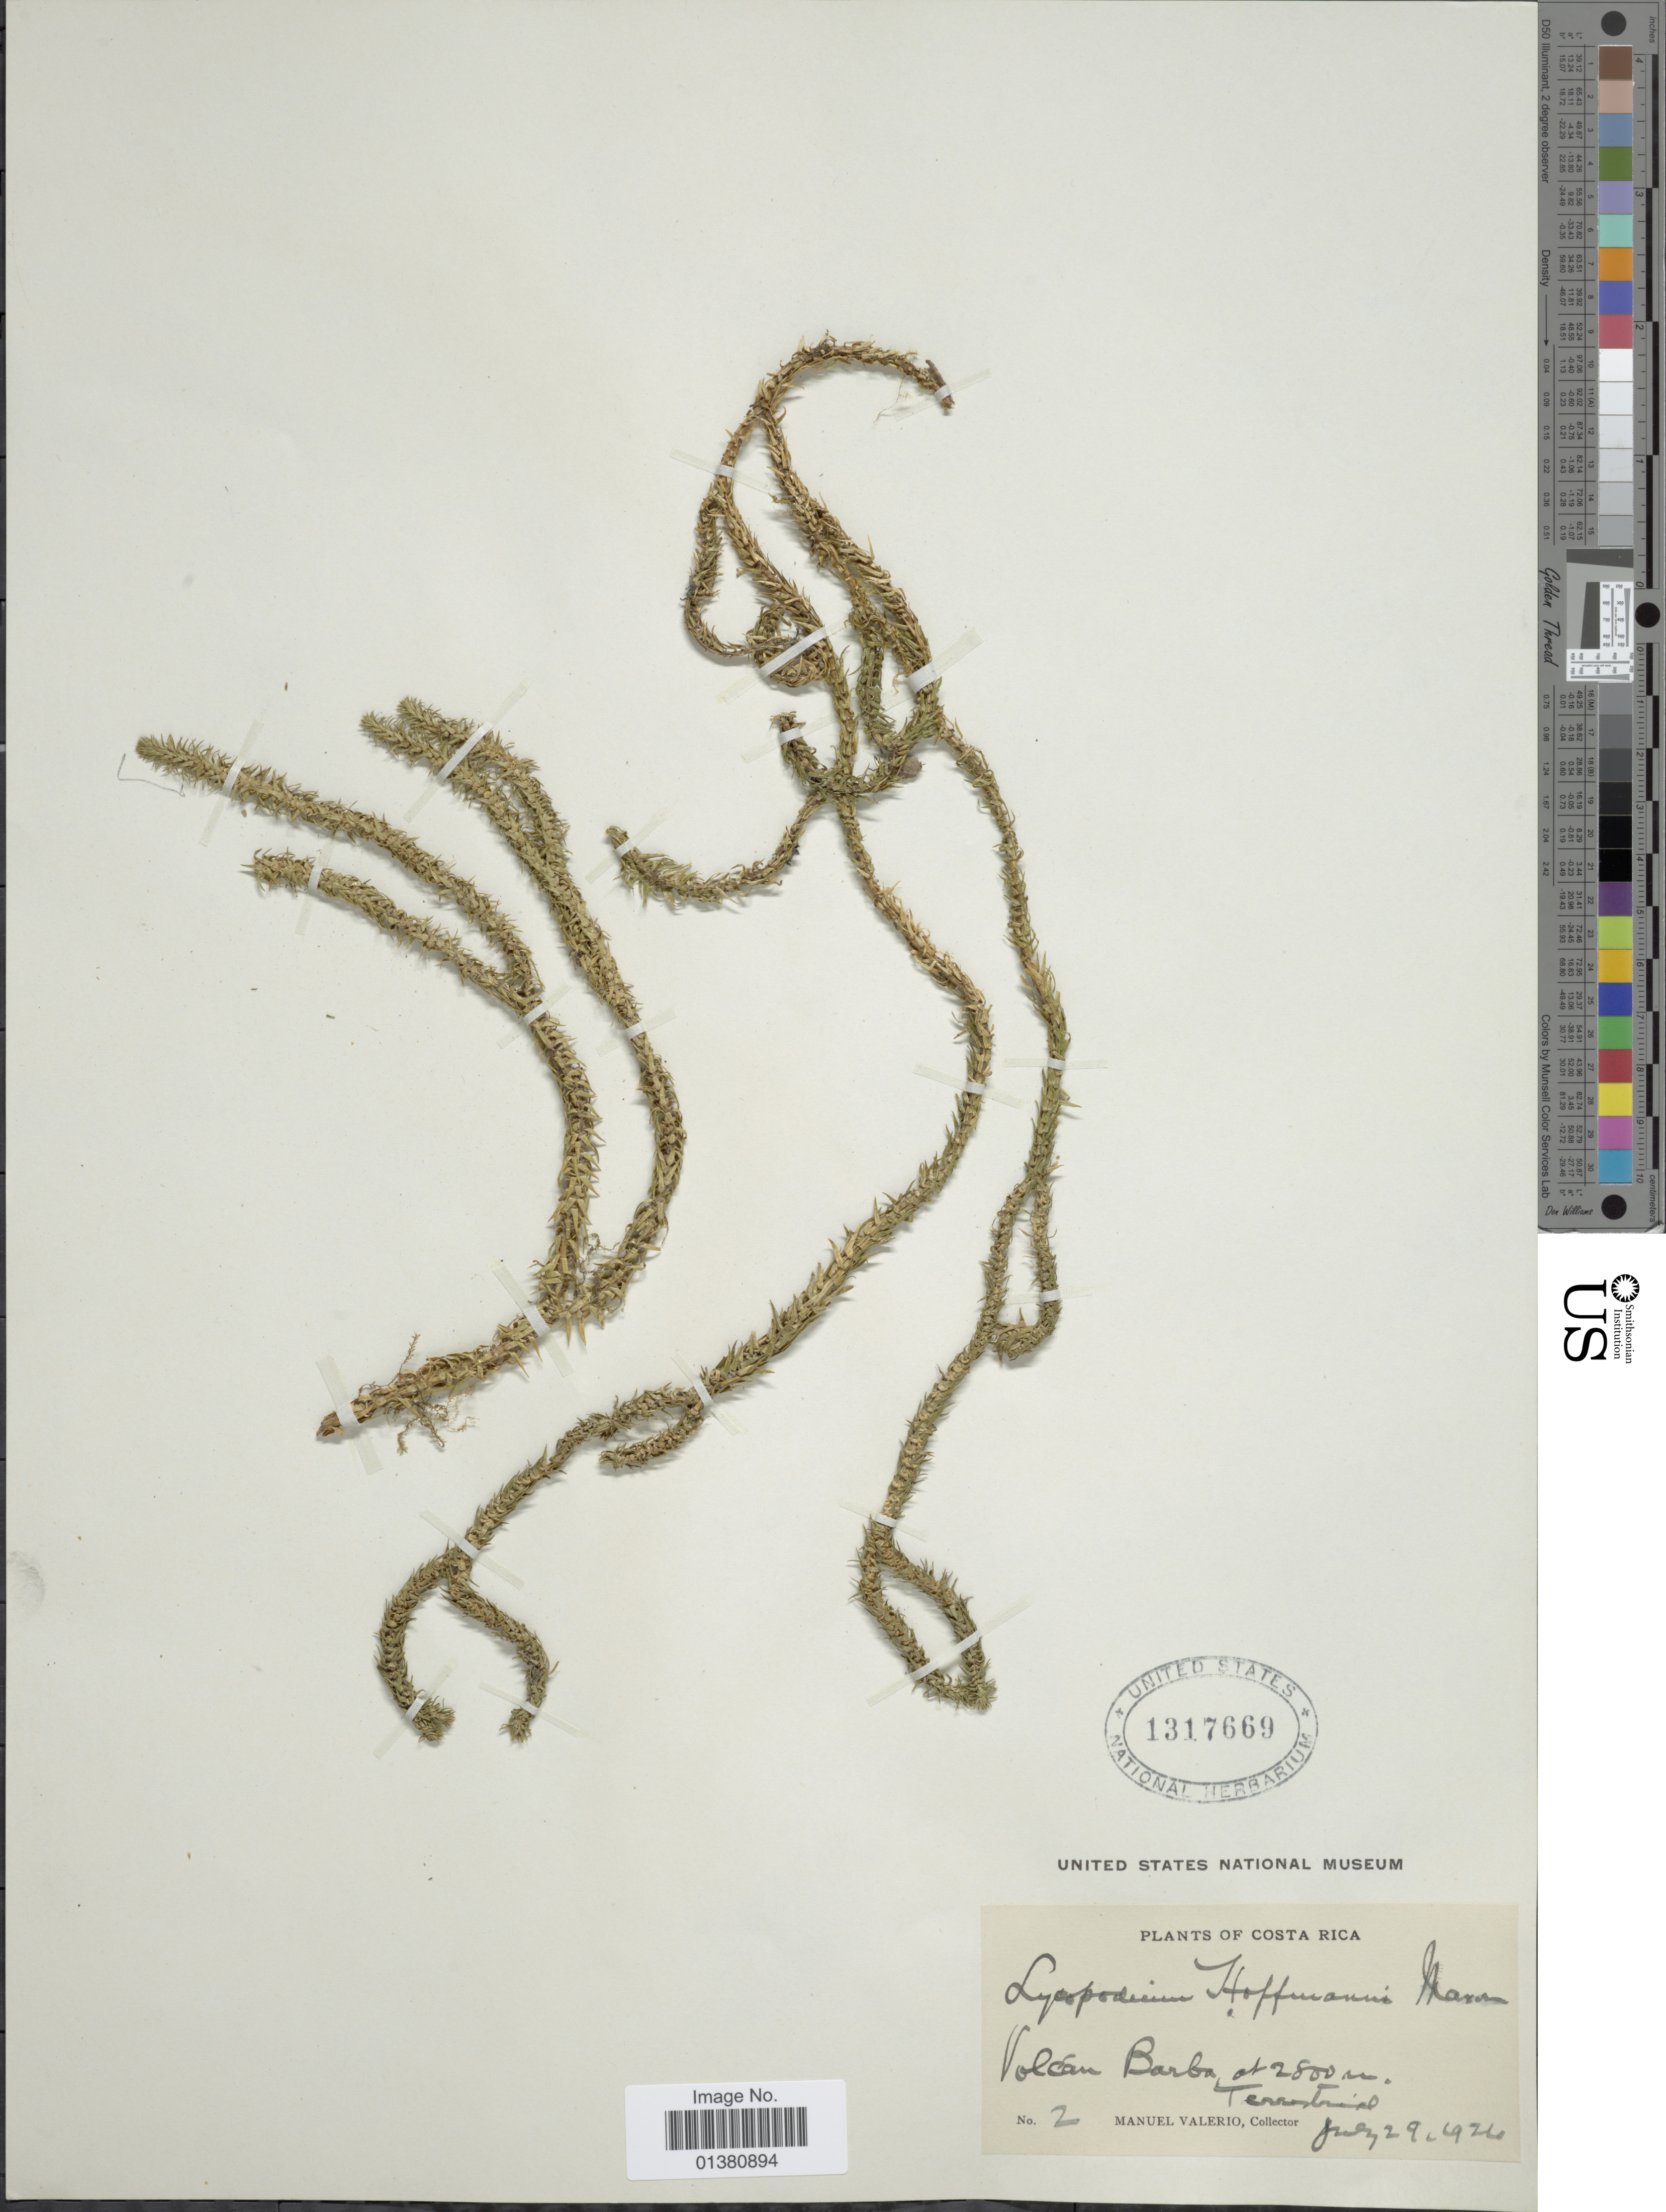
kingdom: Plantae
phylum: Tracheophyta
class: Lycopodiopsida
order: Lycopodiales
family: Lycopodiaceae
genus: Phlegmariurus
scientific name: Phlegmariurus hoffmannii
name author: (Maxon) B. Øllg.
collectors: M. Valerio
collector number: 2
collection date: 1926-07-29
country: Costa Rica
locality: Volcán Barba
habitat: Terrestrial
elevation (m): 2800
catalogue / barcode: US 1317669